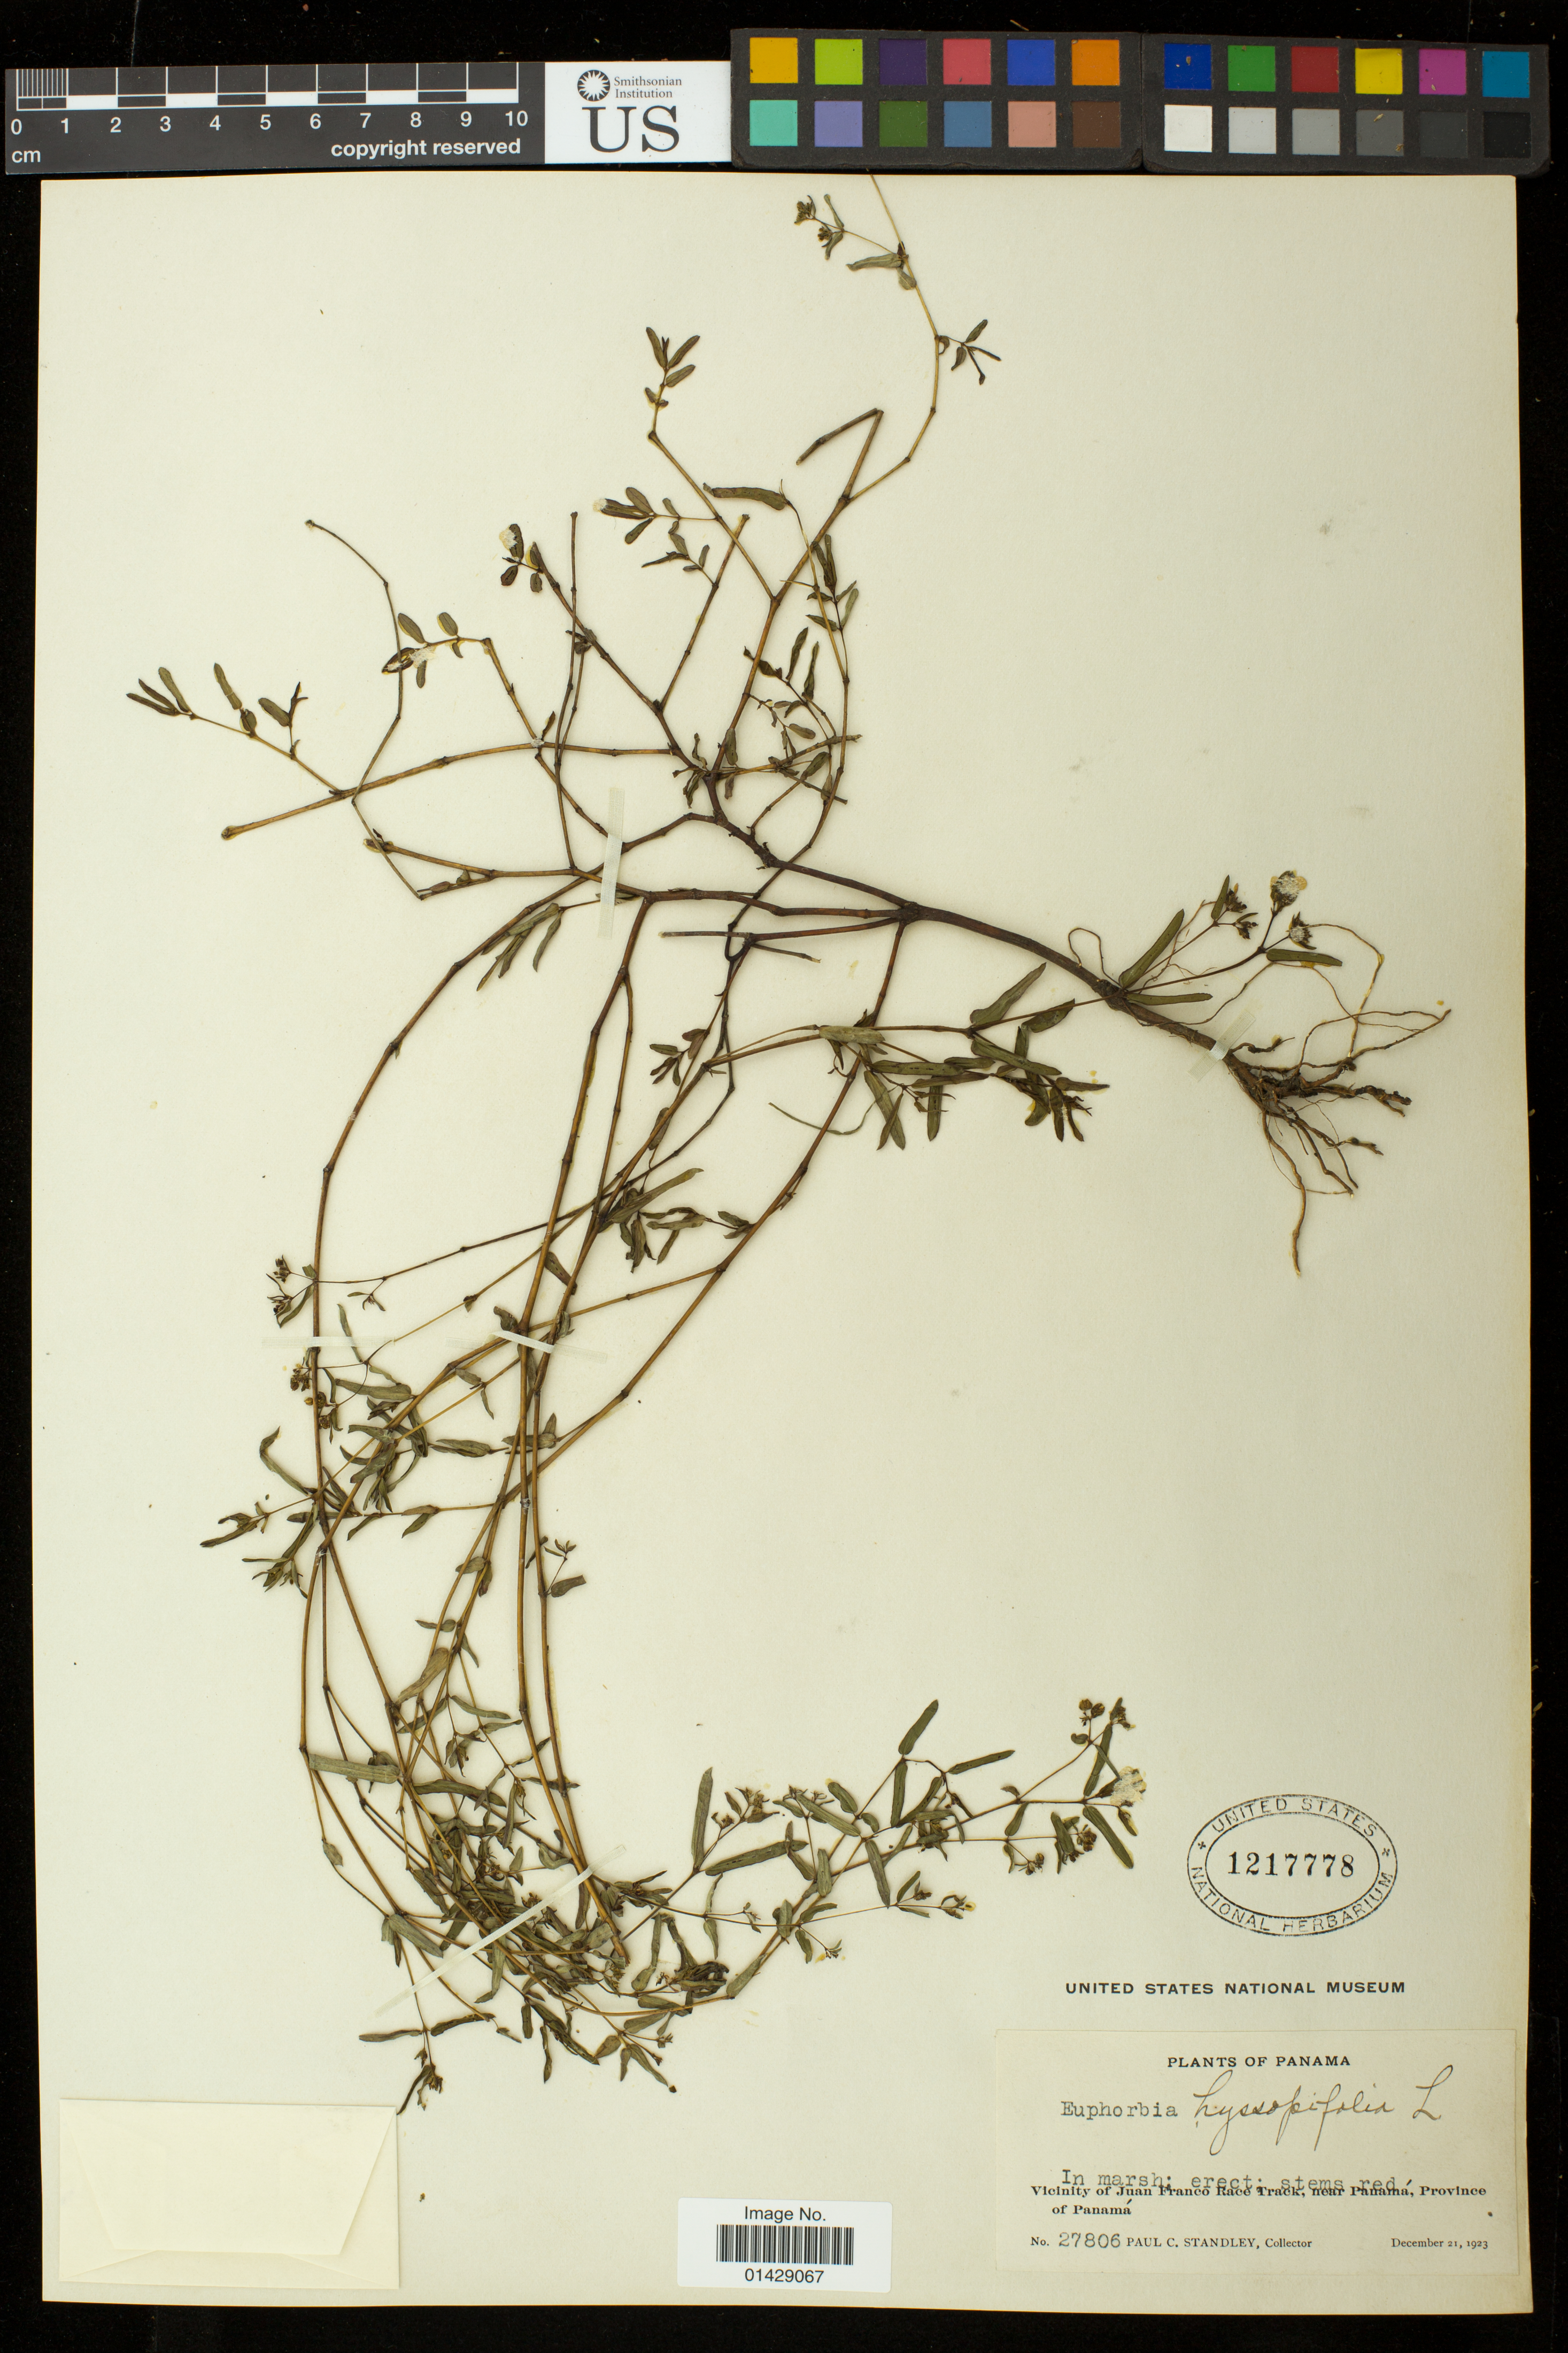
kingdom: Plantae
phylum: Tracheophyta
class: Magnoliopsida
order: Malpighiales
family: Euphorbiaceae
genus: Euphorbia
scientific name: Euphorbia hyssopifolia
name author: L.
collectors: P. C. Standley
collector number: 27806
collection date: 1923-12-21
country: Panama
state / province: Panamá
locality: Vicinity of Juan Franco Race Track, near Panama.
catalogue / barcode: US 1217778